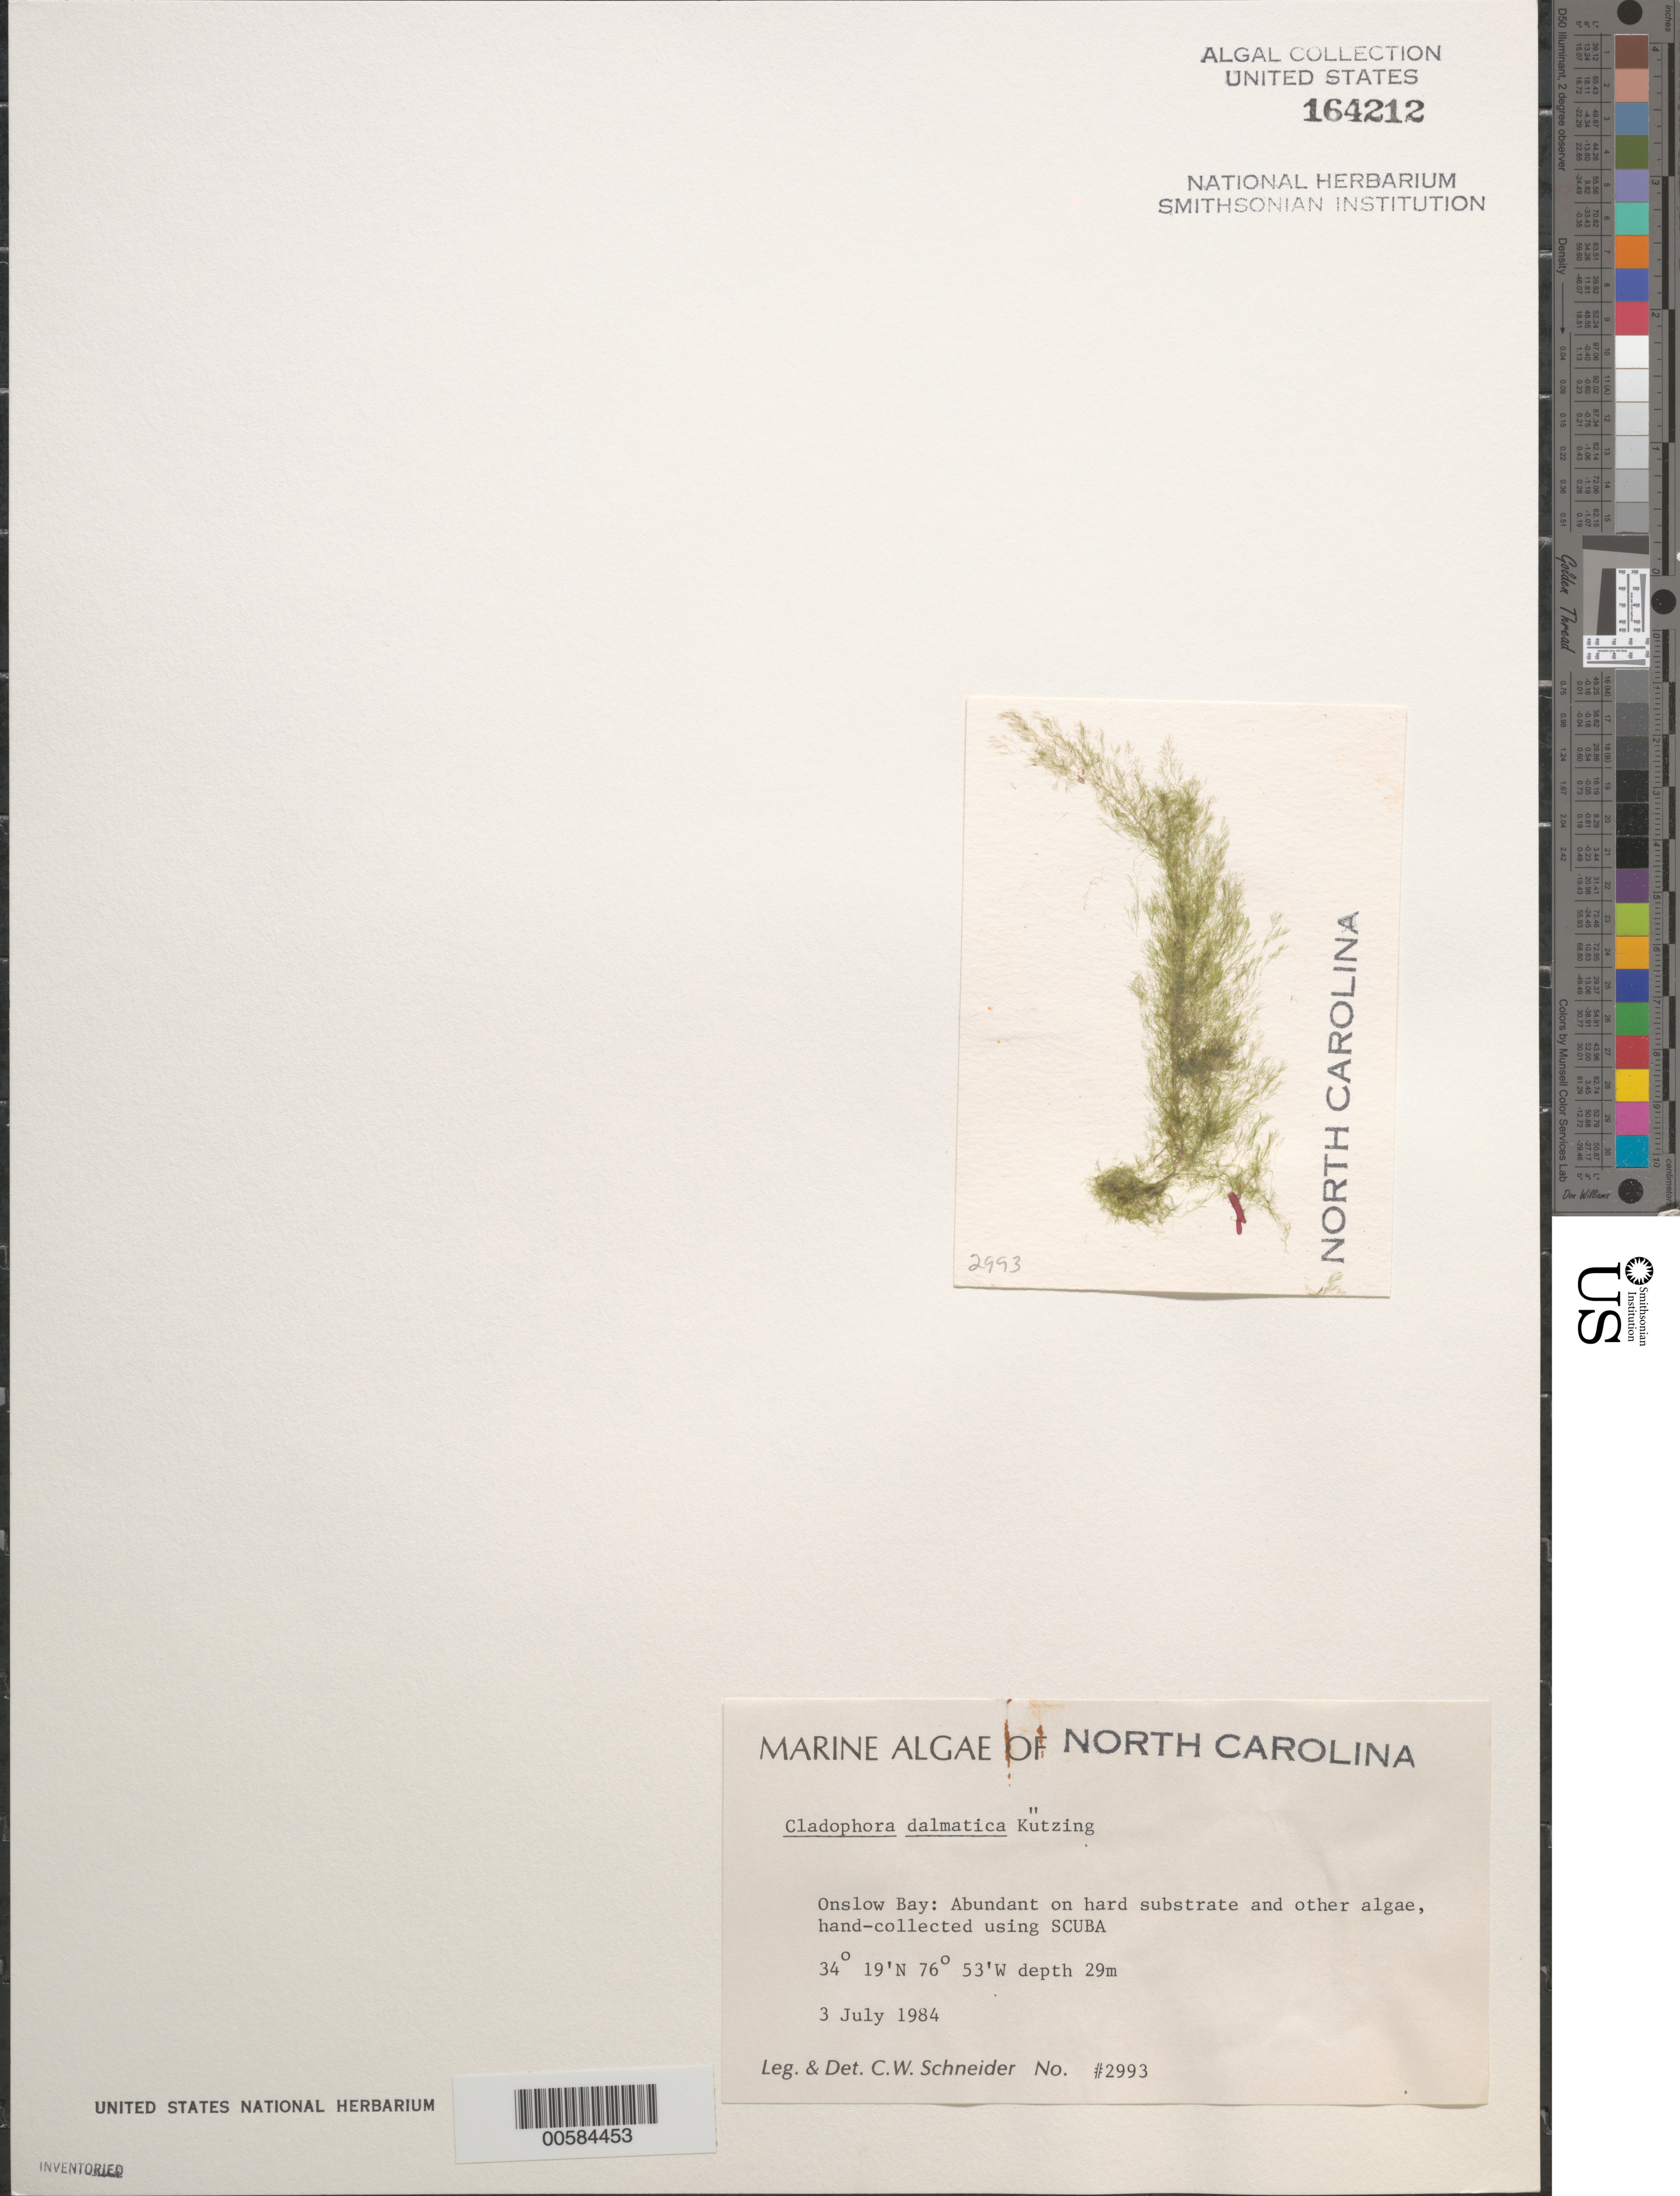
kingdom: Plantae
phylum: Chlorophyta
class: Ulvophyceae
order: Cladophorales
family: Cladophoraceae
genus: Cladophora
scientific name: Cladophora dalmatica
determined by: Schneider, C. W.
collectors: C. W. Schneider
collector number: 2993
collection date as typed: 03 Jul 1984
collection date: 1984-07-03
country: United States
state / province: North Carolina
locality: Onslow Bay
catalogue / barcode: US 164212